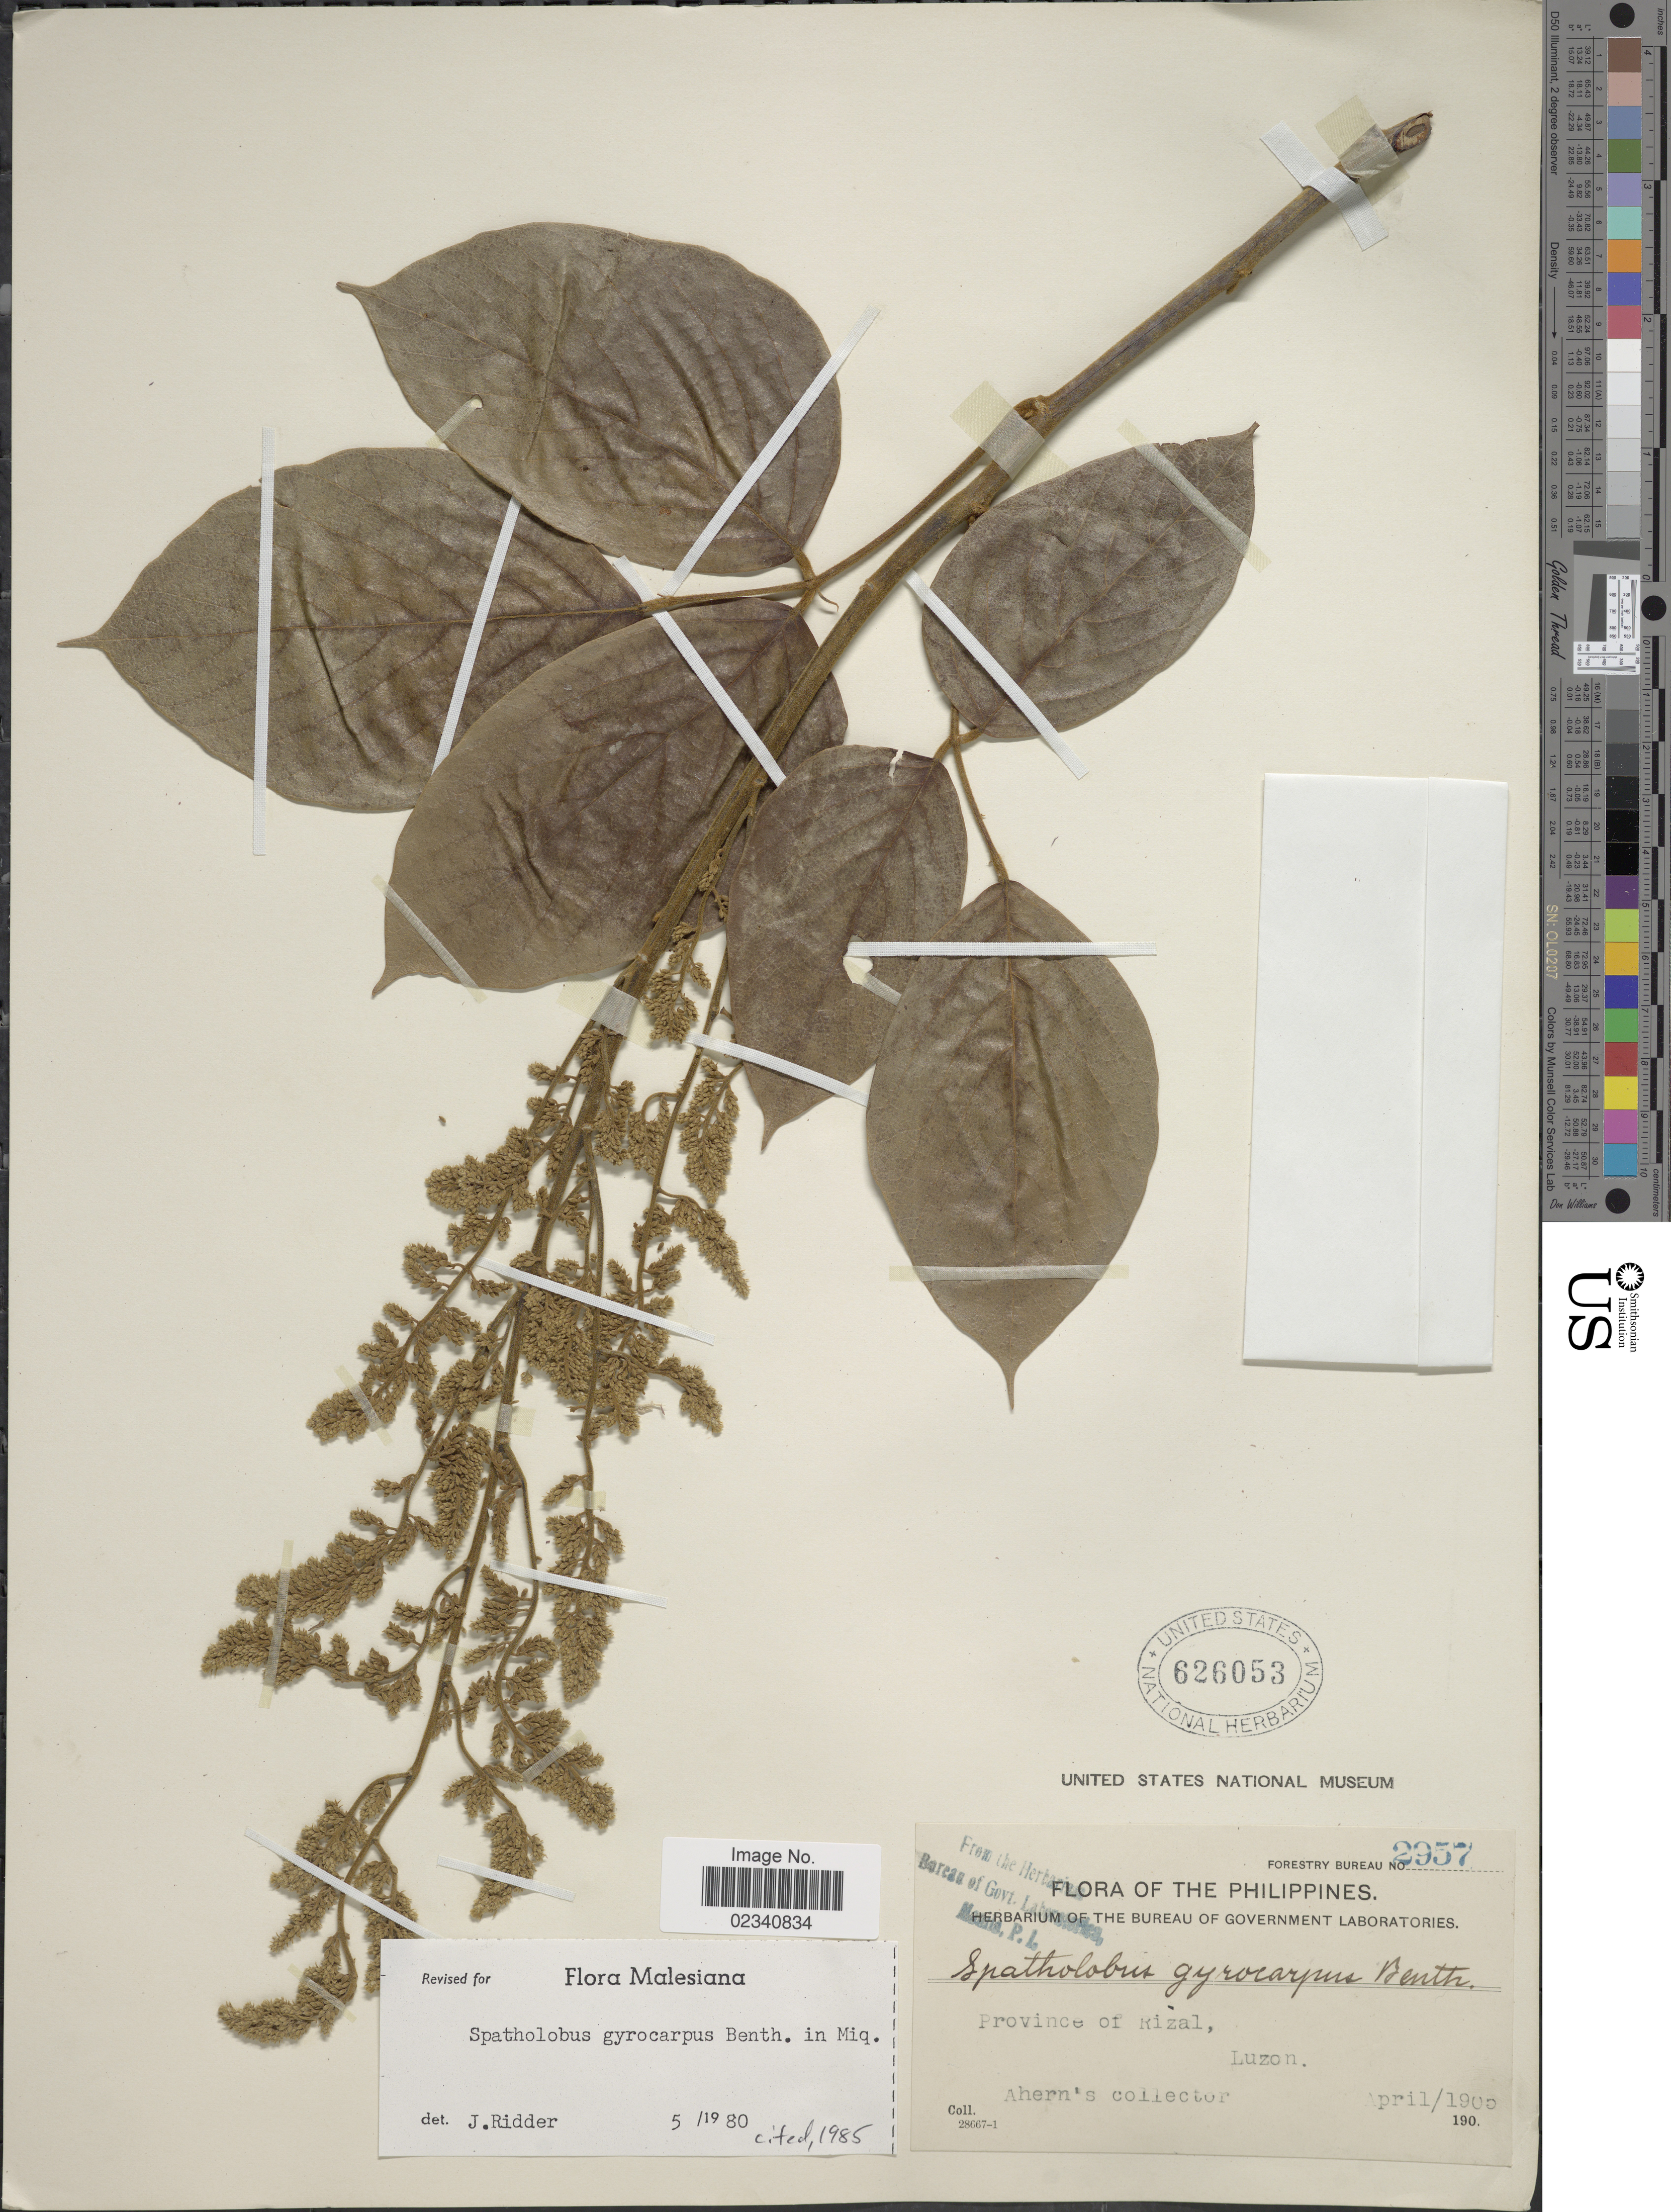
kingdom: Plantae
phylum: Tracheophyta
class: Magnoliopsida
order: Fabales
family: Fabaceae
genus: Spatholobus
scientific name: Spatholobus gyrocarpus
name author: Benth.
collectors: Ahern's collector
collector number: Forestry Bureau 2957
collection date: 1905-04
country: Philippines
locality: Province of Rizal, Luzon.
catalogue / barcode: US 626053